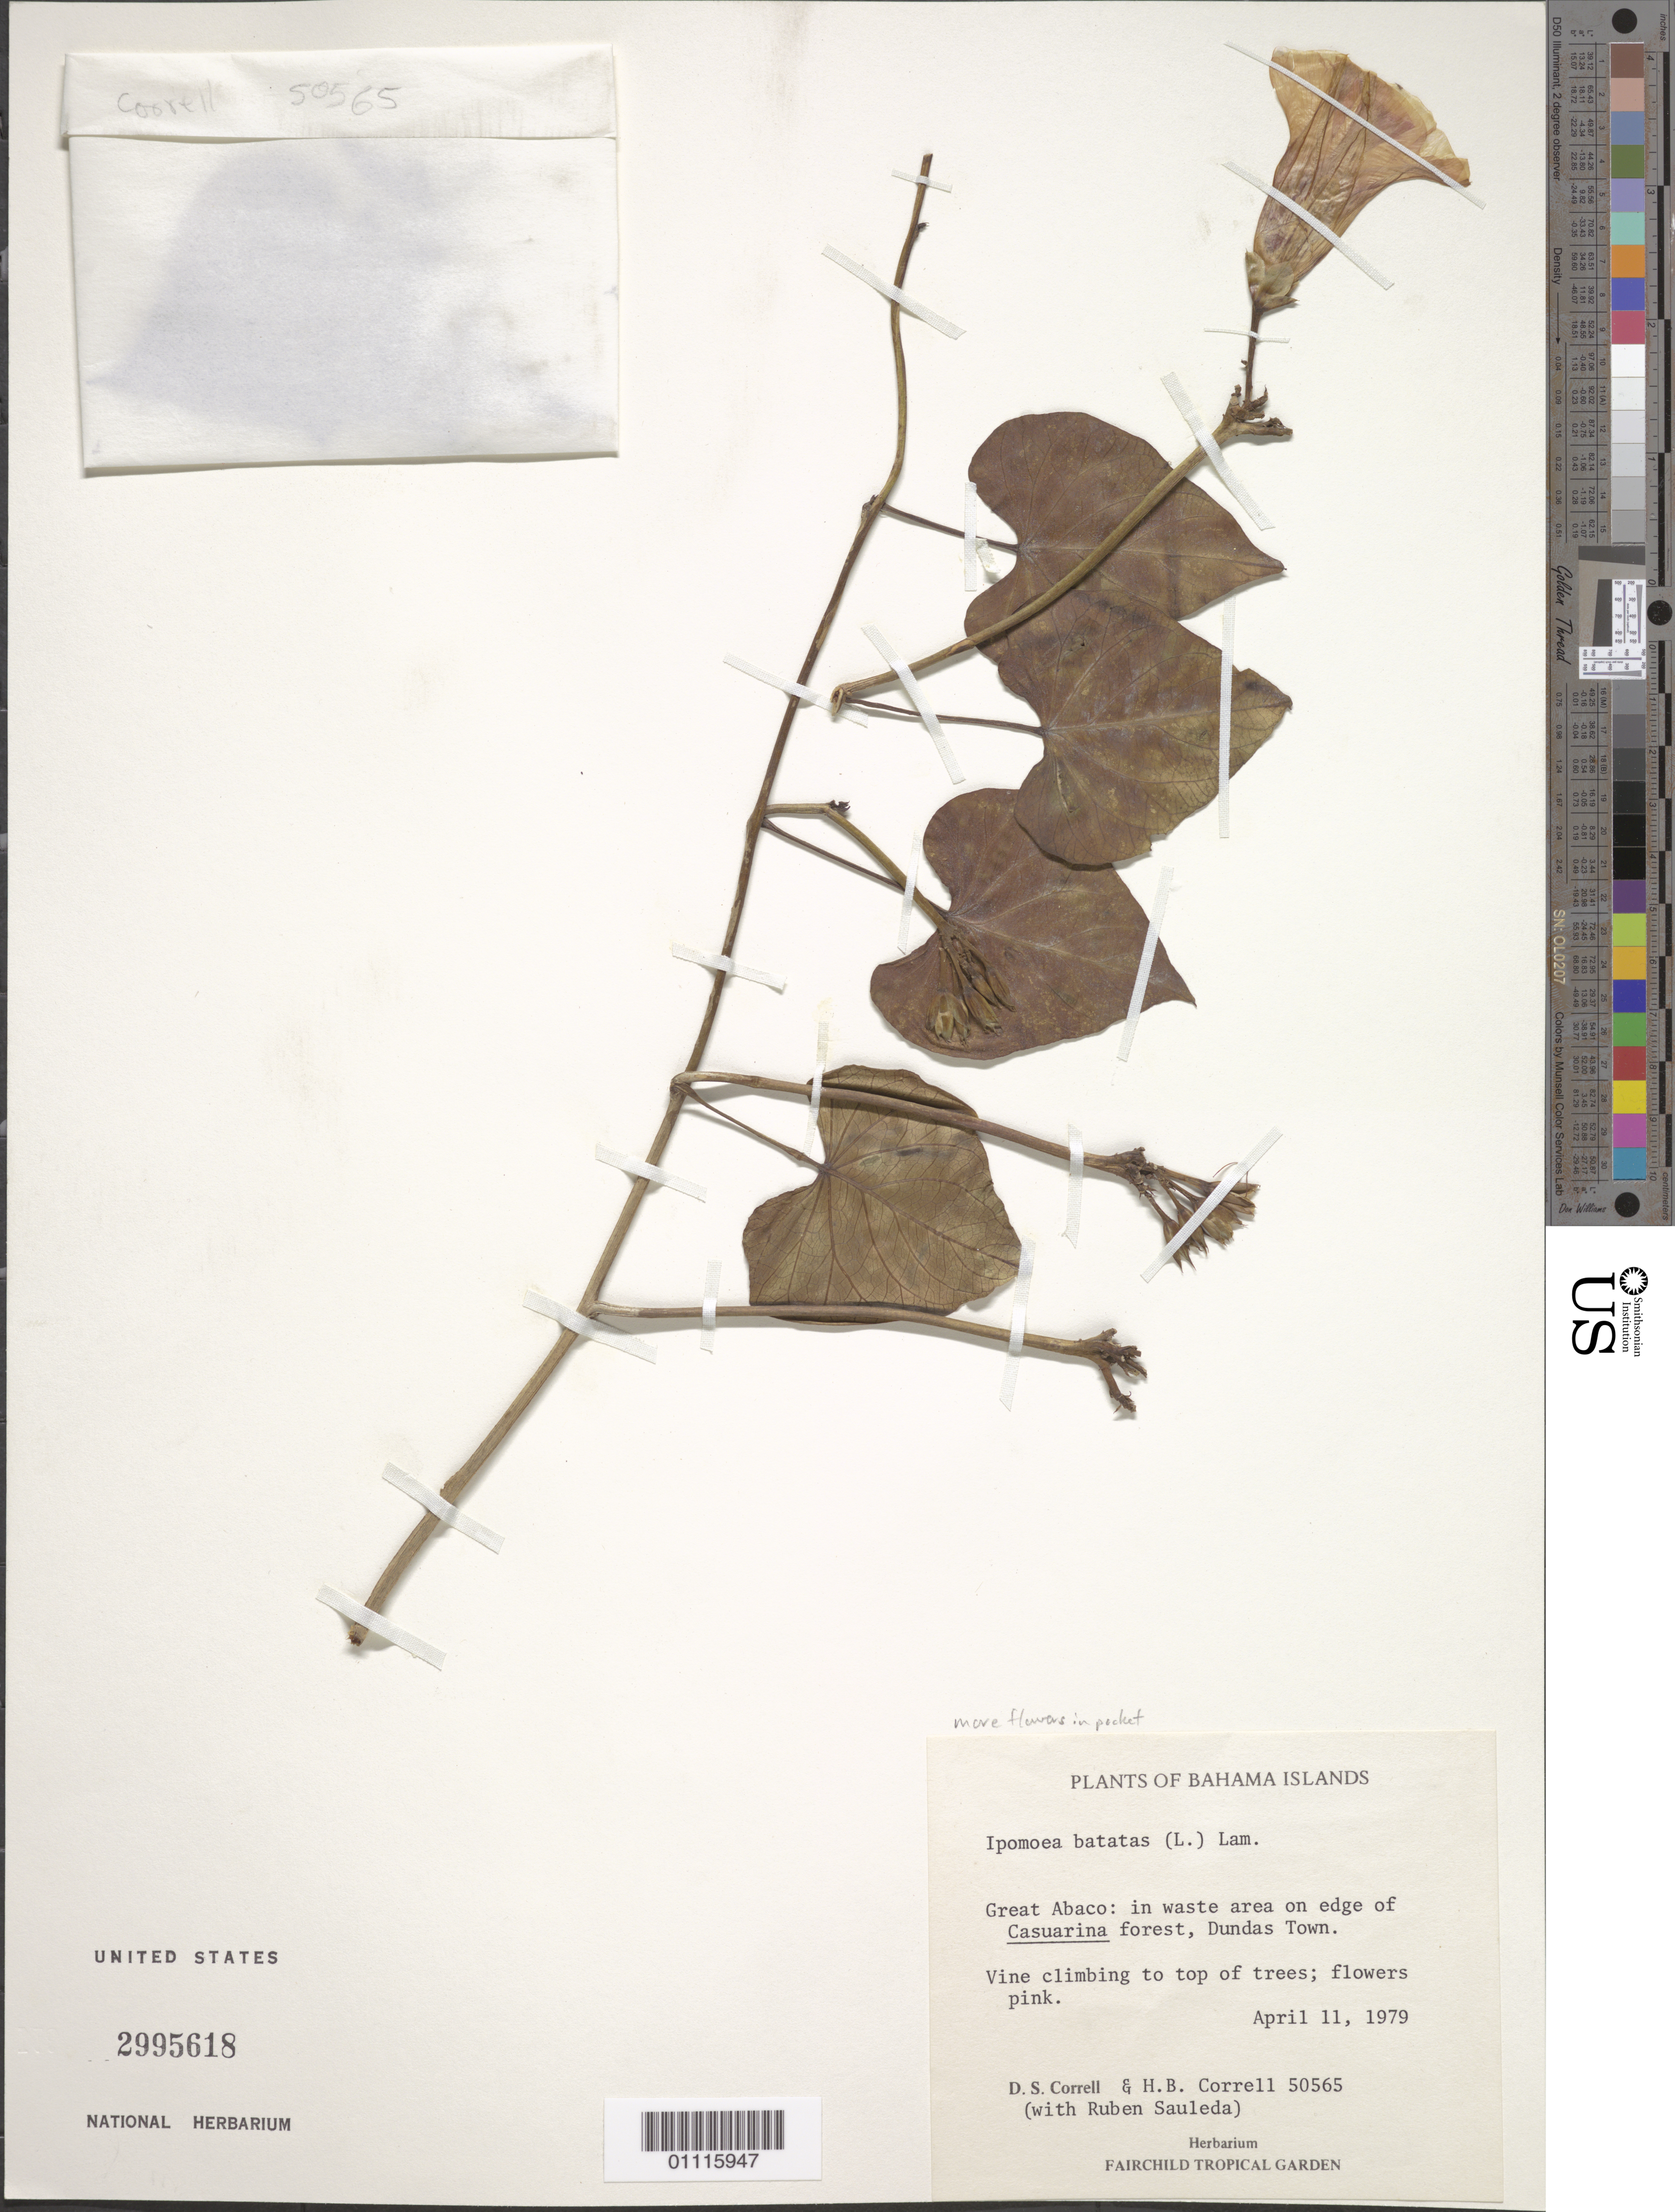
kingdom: Plantae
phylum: Tracheophyta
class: Magnoliopsida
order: Solanales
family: Convolvulaceae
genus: Ipomoea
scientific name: Ipomoea batatas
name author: (L.) Lam.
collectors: D. S. Correll & H. Correll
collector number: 50565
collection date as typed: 11 Apr 1979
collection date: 1979-04-11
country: Bahamas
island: Great Abaco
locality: In waste area on edge of Casuarina forest, Dundas Town.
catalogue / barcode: US 2995618